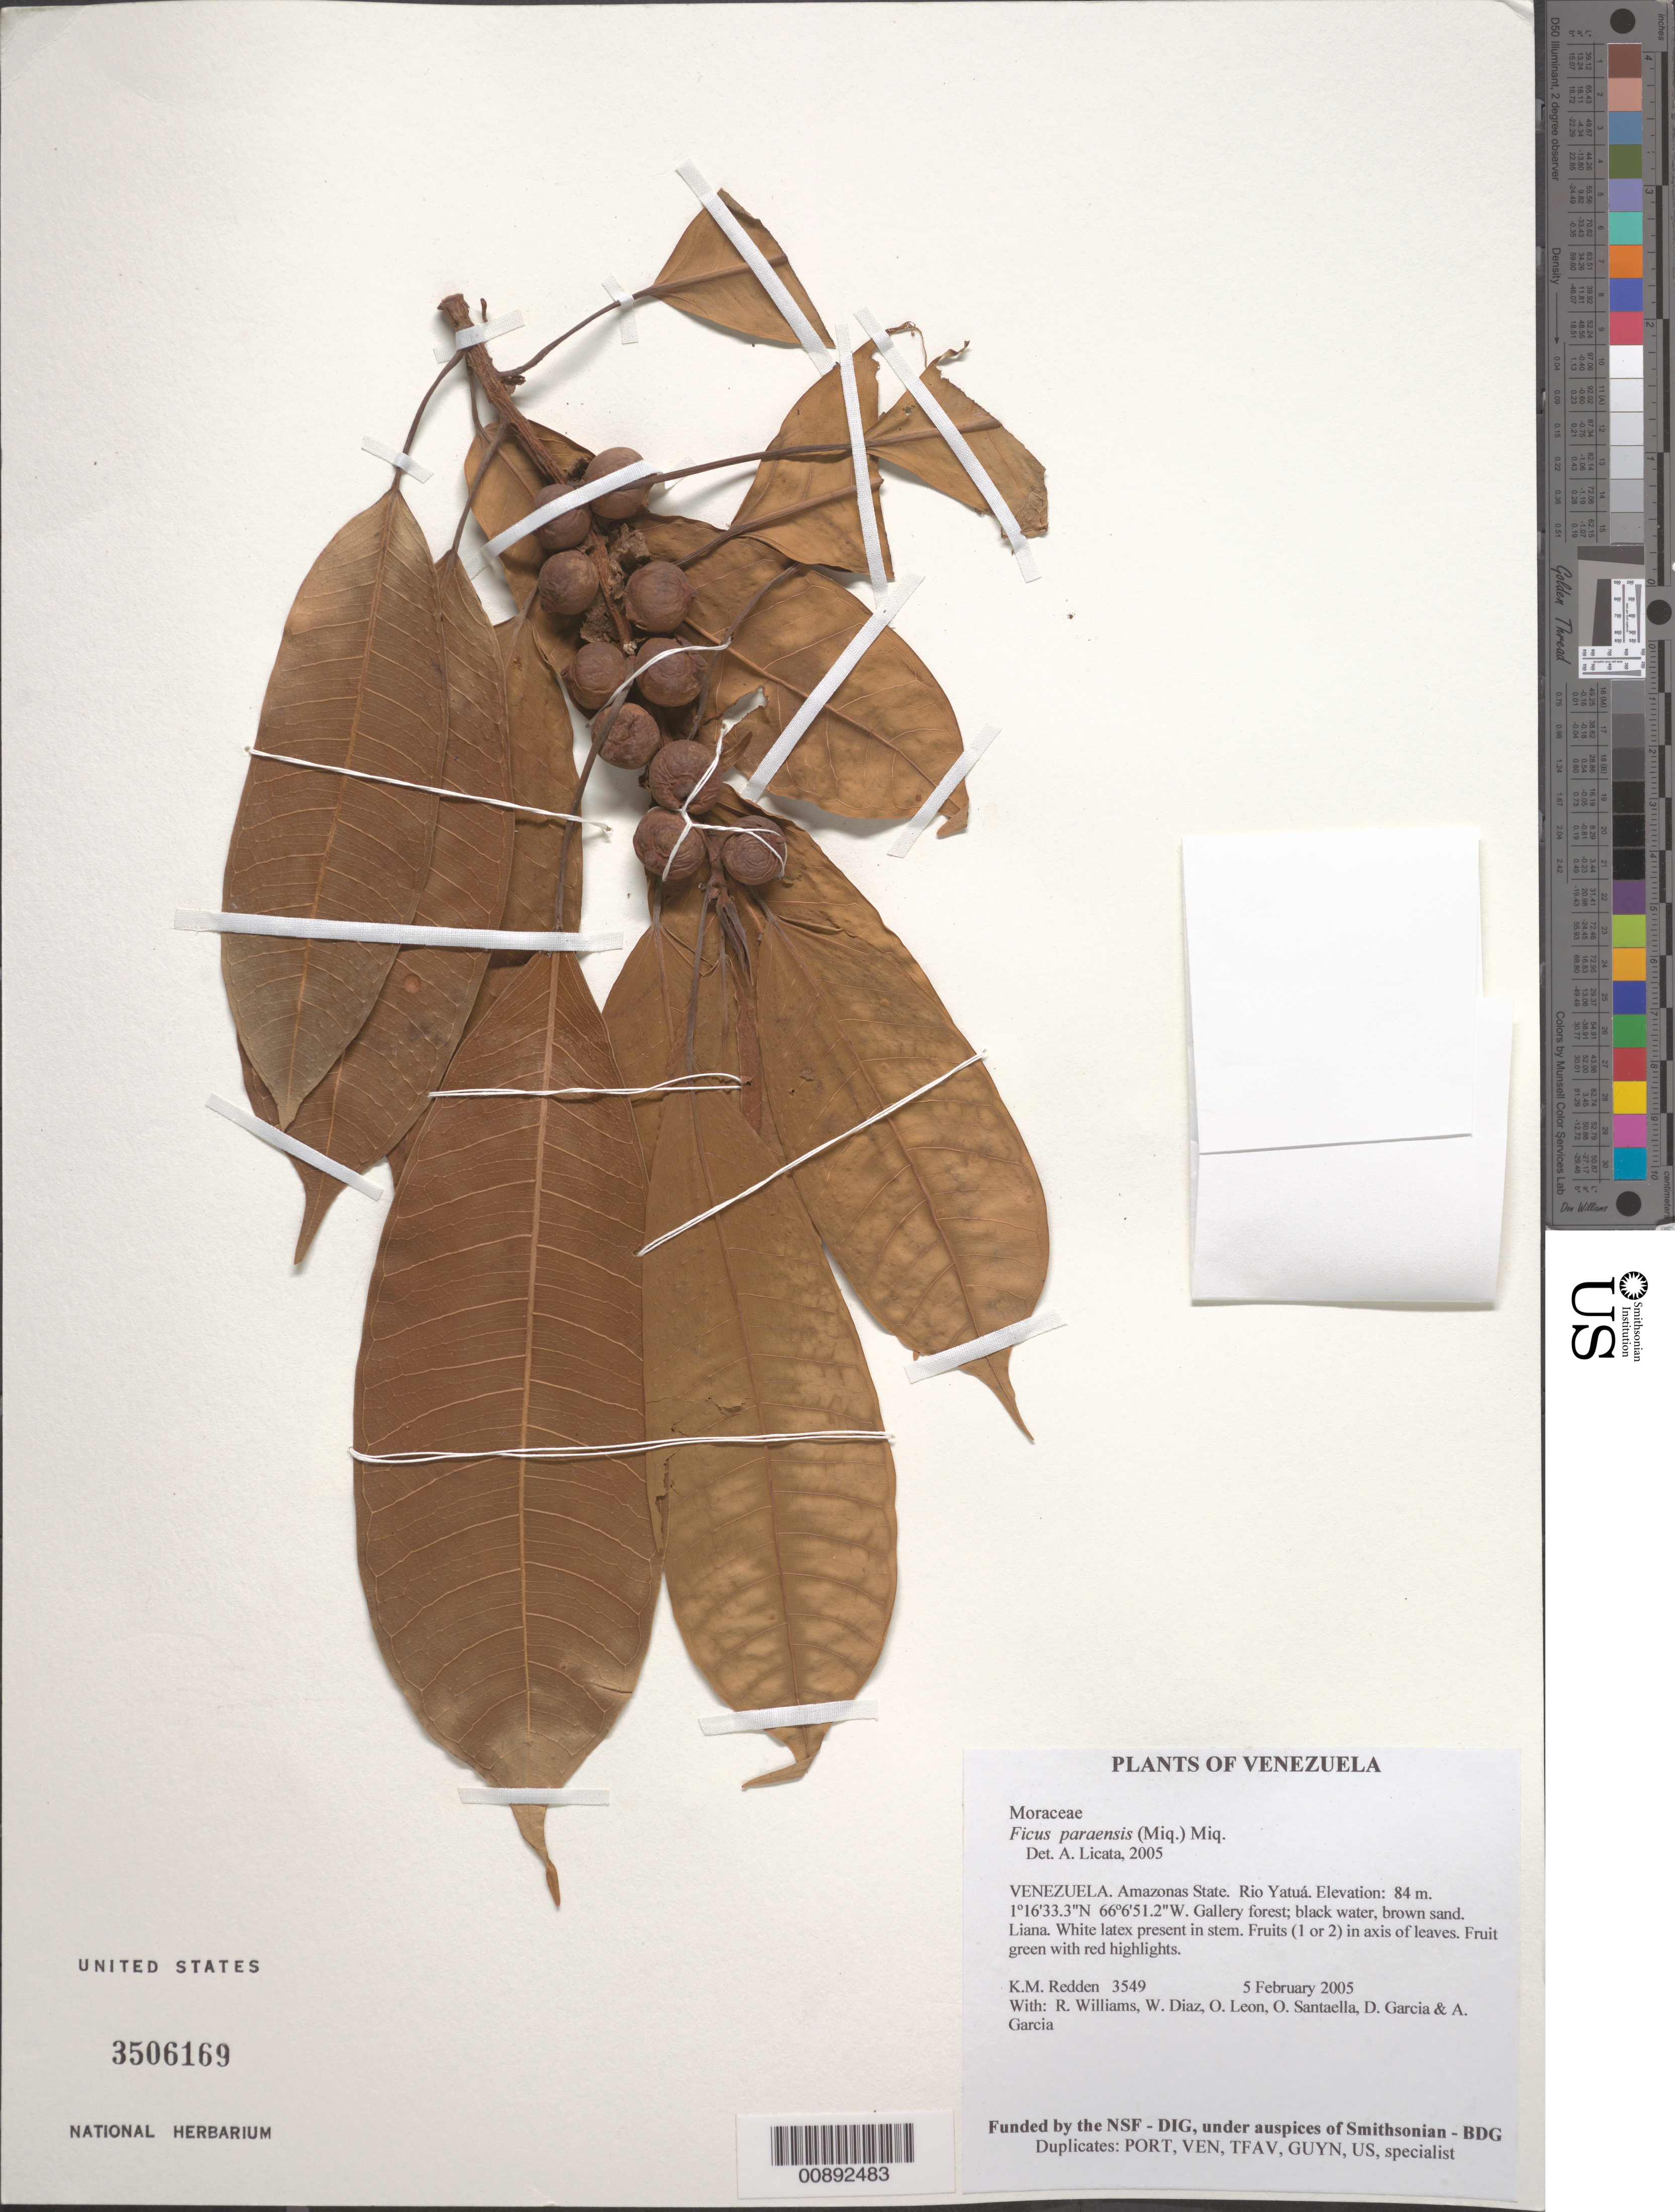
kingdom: Plantae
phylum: Tracheophyta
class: Magnoliopsida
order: Rosales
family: Moraceae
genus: Ficus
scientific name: Ficus paraensis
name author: (Miq.) Miq.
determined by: Licata, A., (PORT), Univ. Nac. Exp. de los Llanos Ezequiel Zamora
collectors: K. M. Redden, R. Williams, W. Díaz P., O. León, O. Santaella, D. Garcia & A. Garcia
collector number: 3549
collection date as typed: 5 February 2005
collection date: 2005-02-05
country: Venezuela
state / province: Amazonas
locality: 18 - Rio Yatuá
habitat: Gallery forest; black water, brown sand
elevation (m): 84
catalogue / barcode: US 3506169